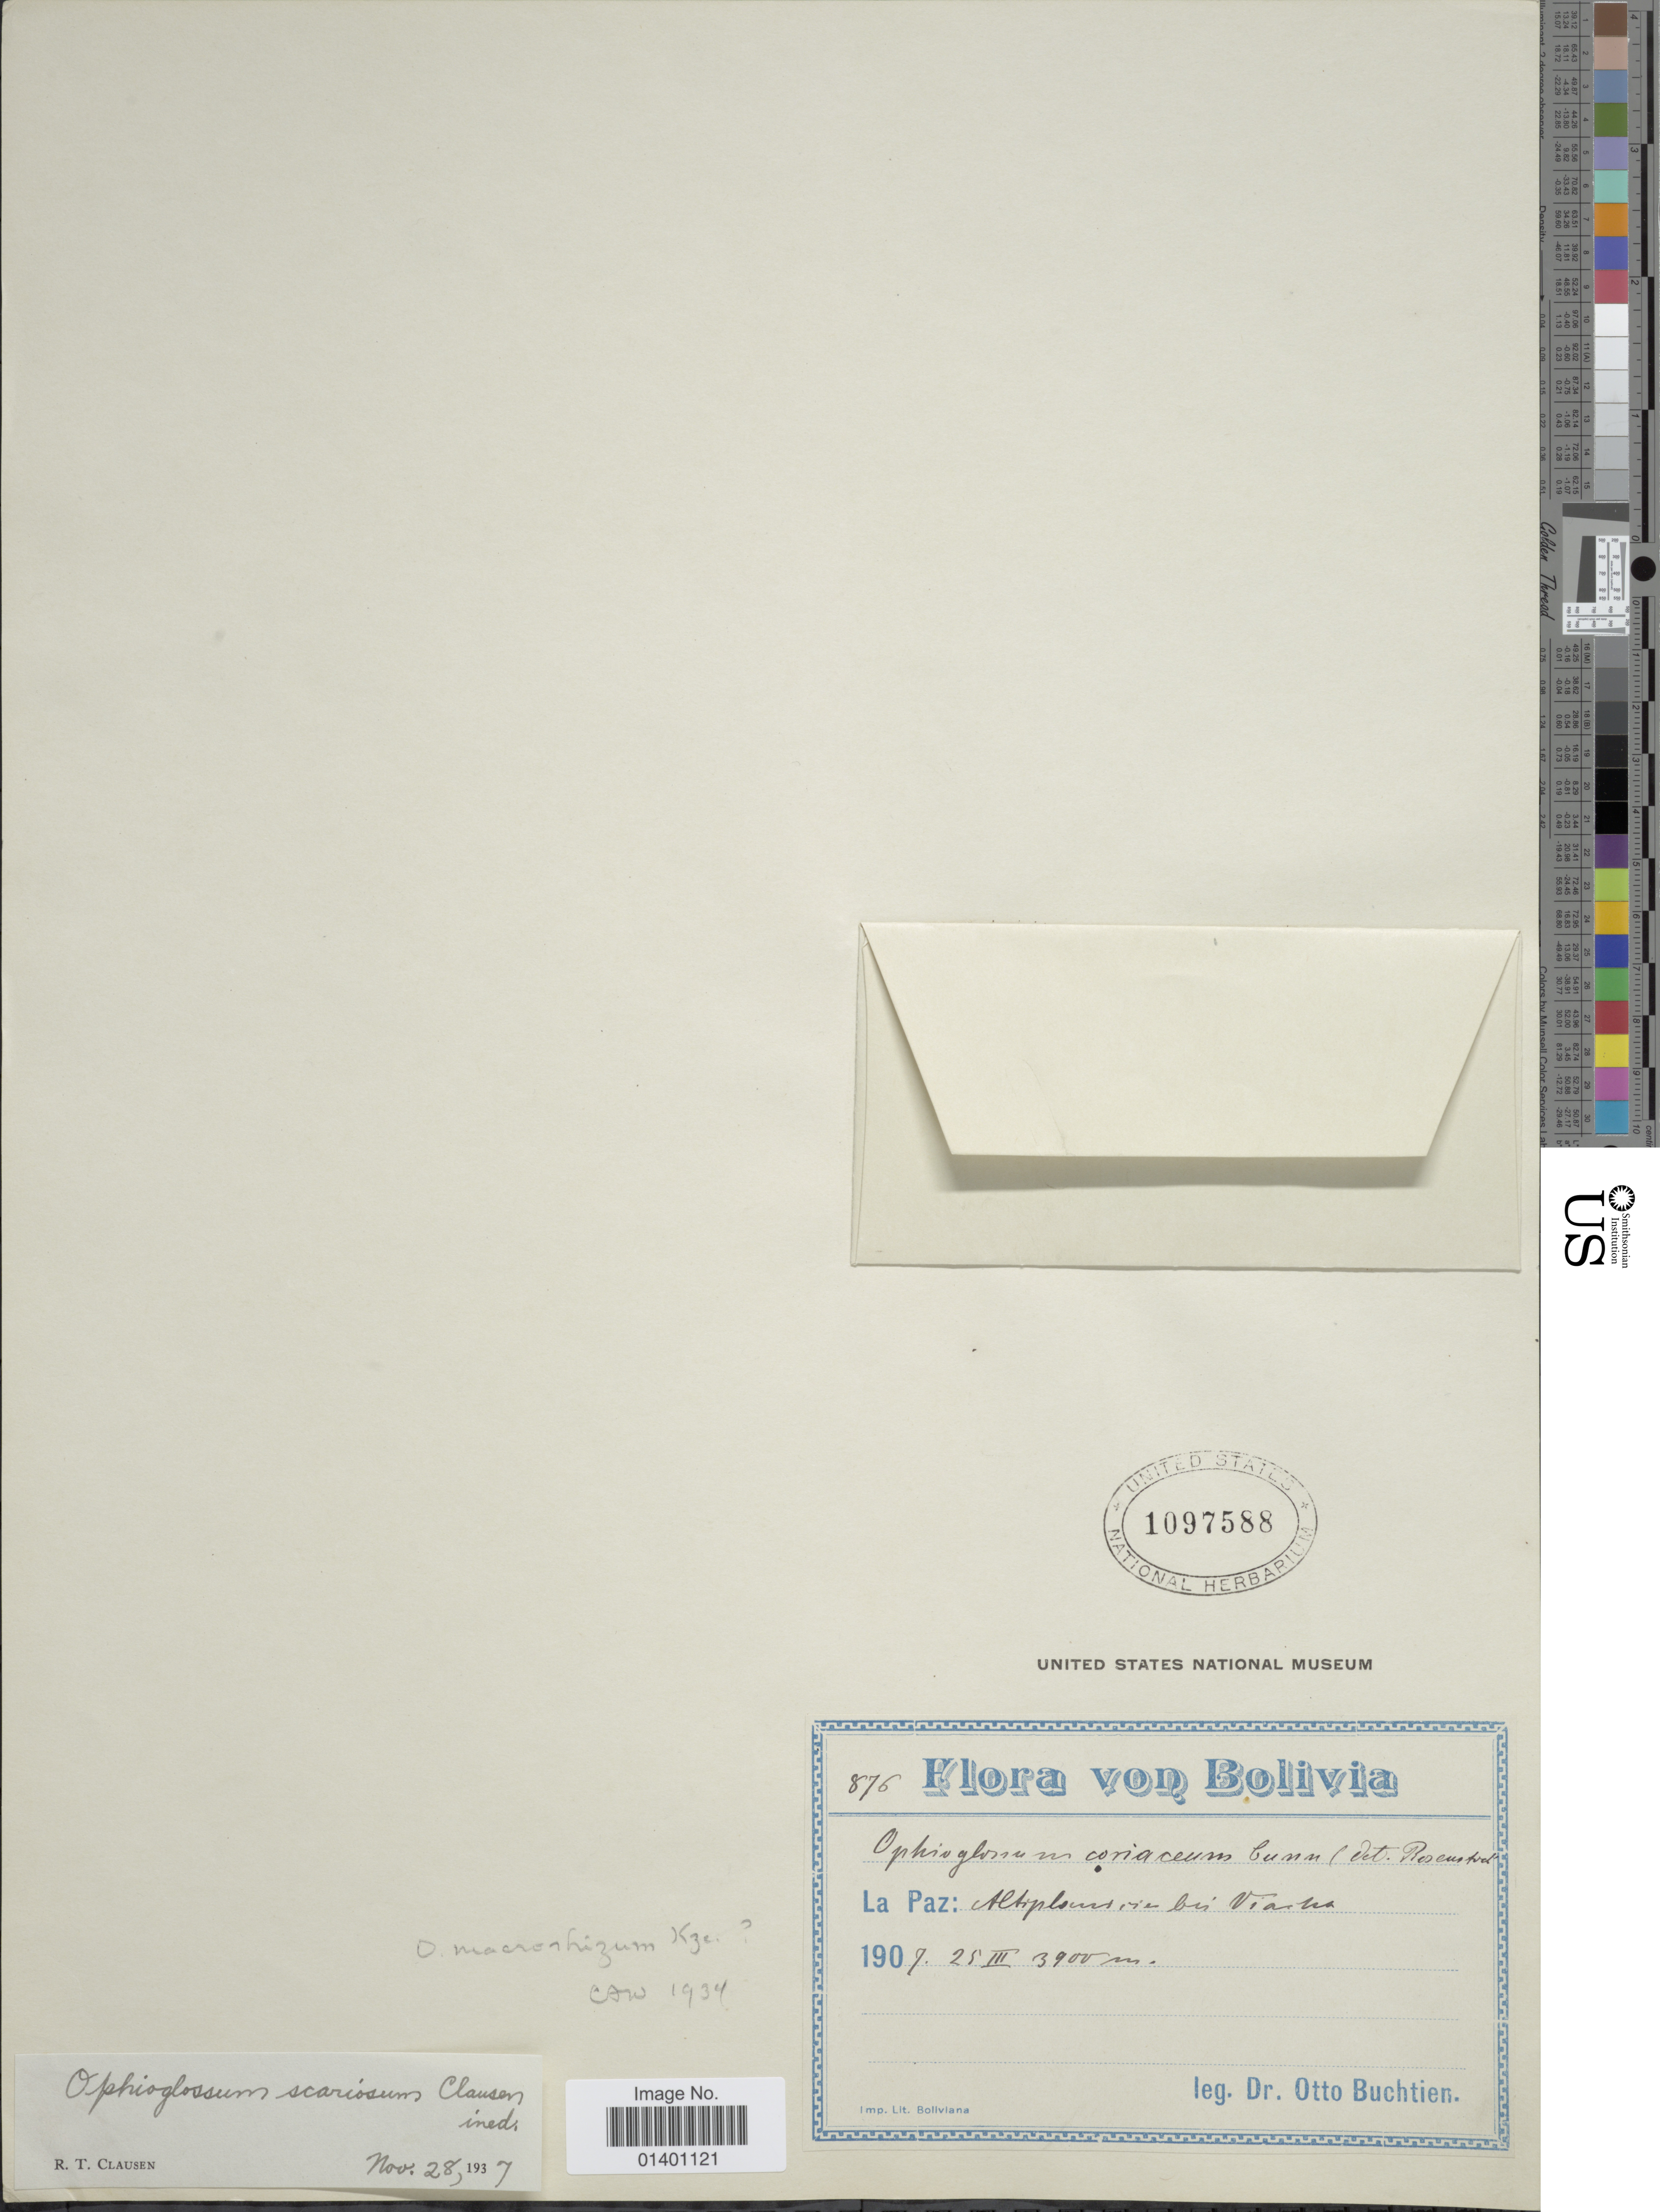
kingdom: Plantae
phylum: Tracheophyta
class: Polypodiopsida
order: Ophioglossales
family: Ophioglossaceae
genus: Ophioglossum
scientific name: Ophioglossum scariosum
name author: R.T. Clausen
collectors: O. Buchtien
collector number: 876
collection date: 1907-03-25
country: Bolivia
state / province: La Paz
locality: Altiplano bei Viacha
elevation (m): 3900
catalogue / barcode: US 1097588